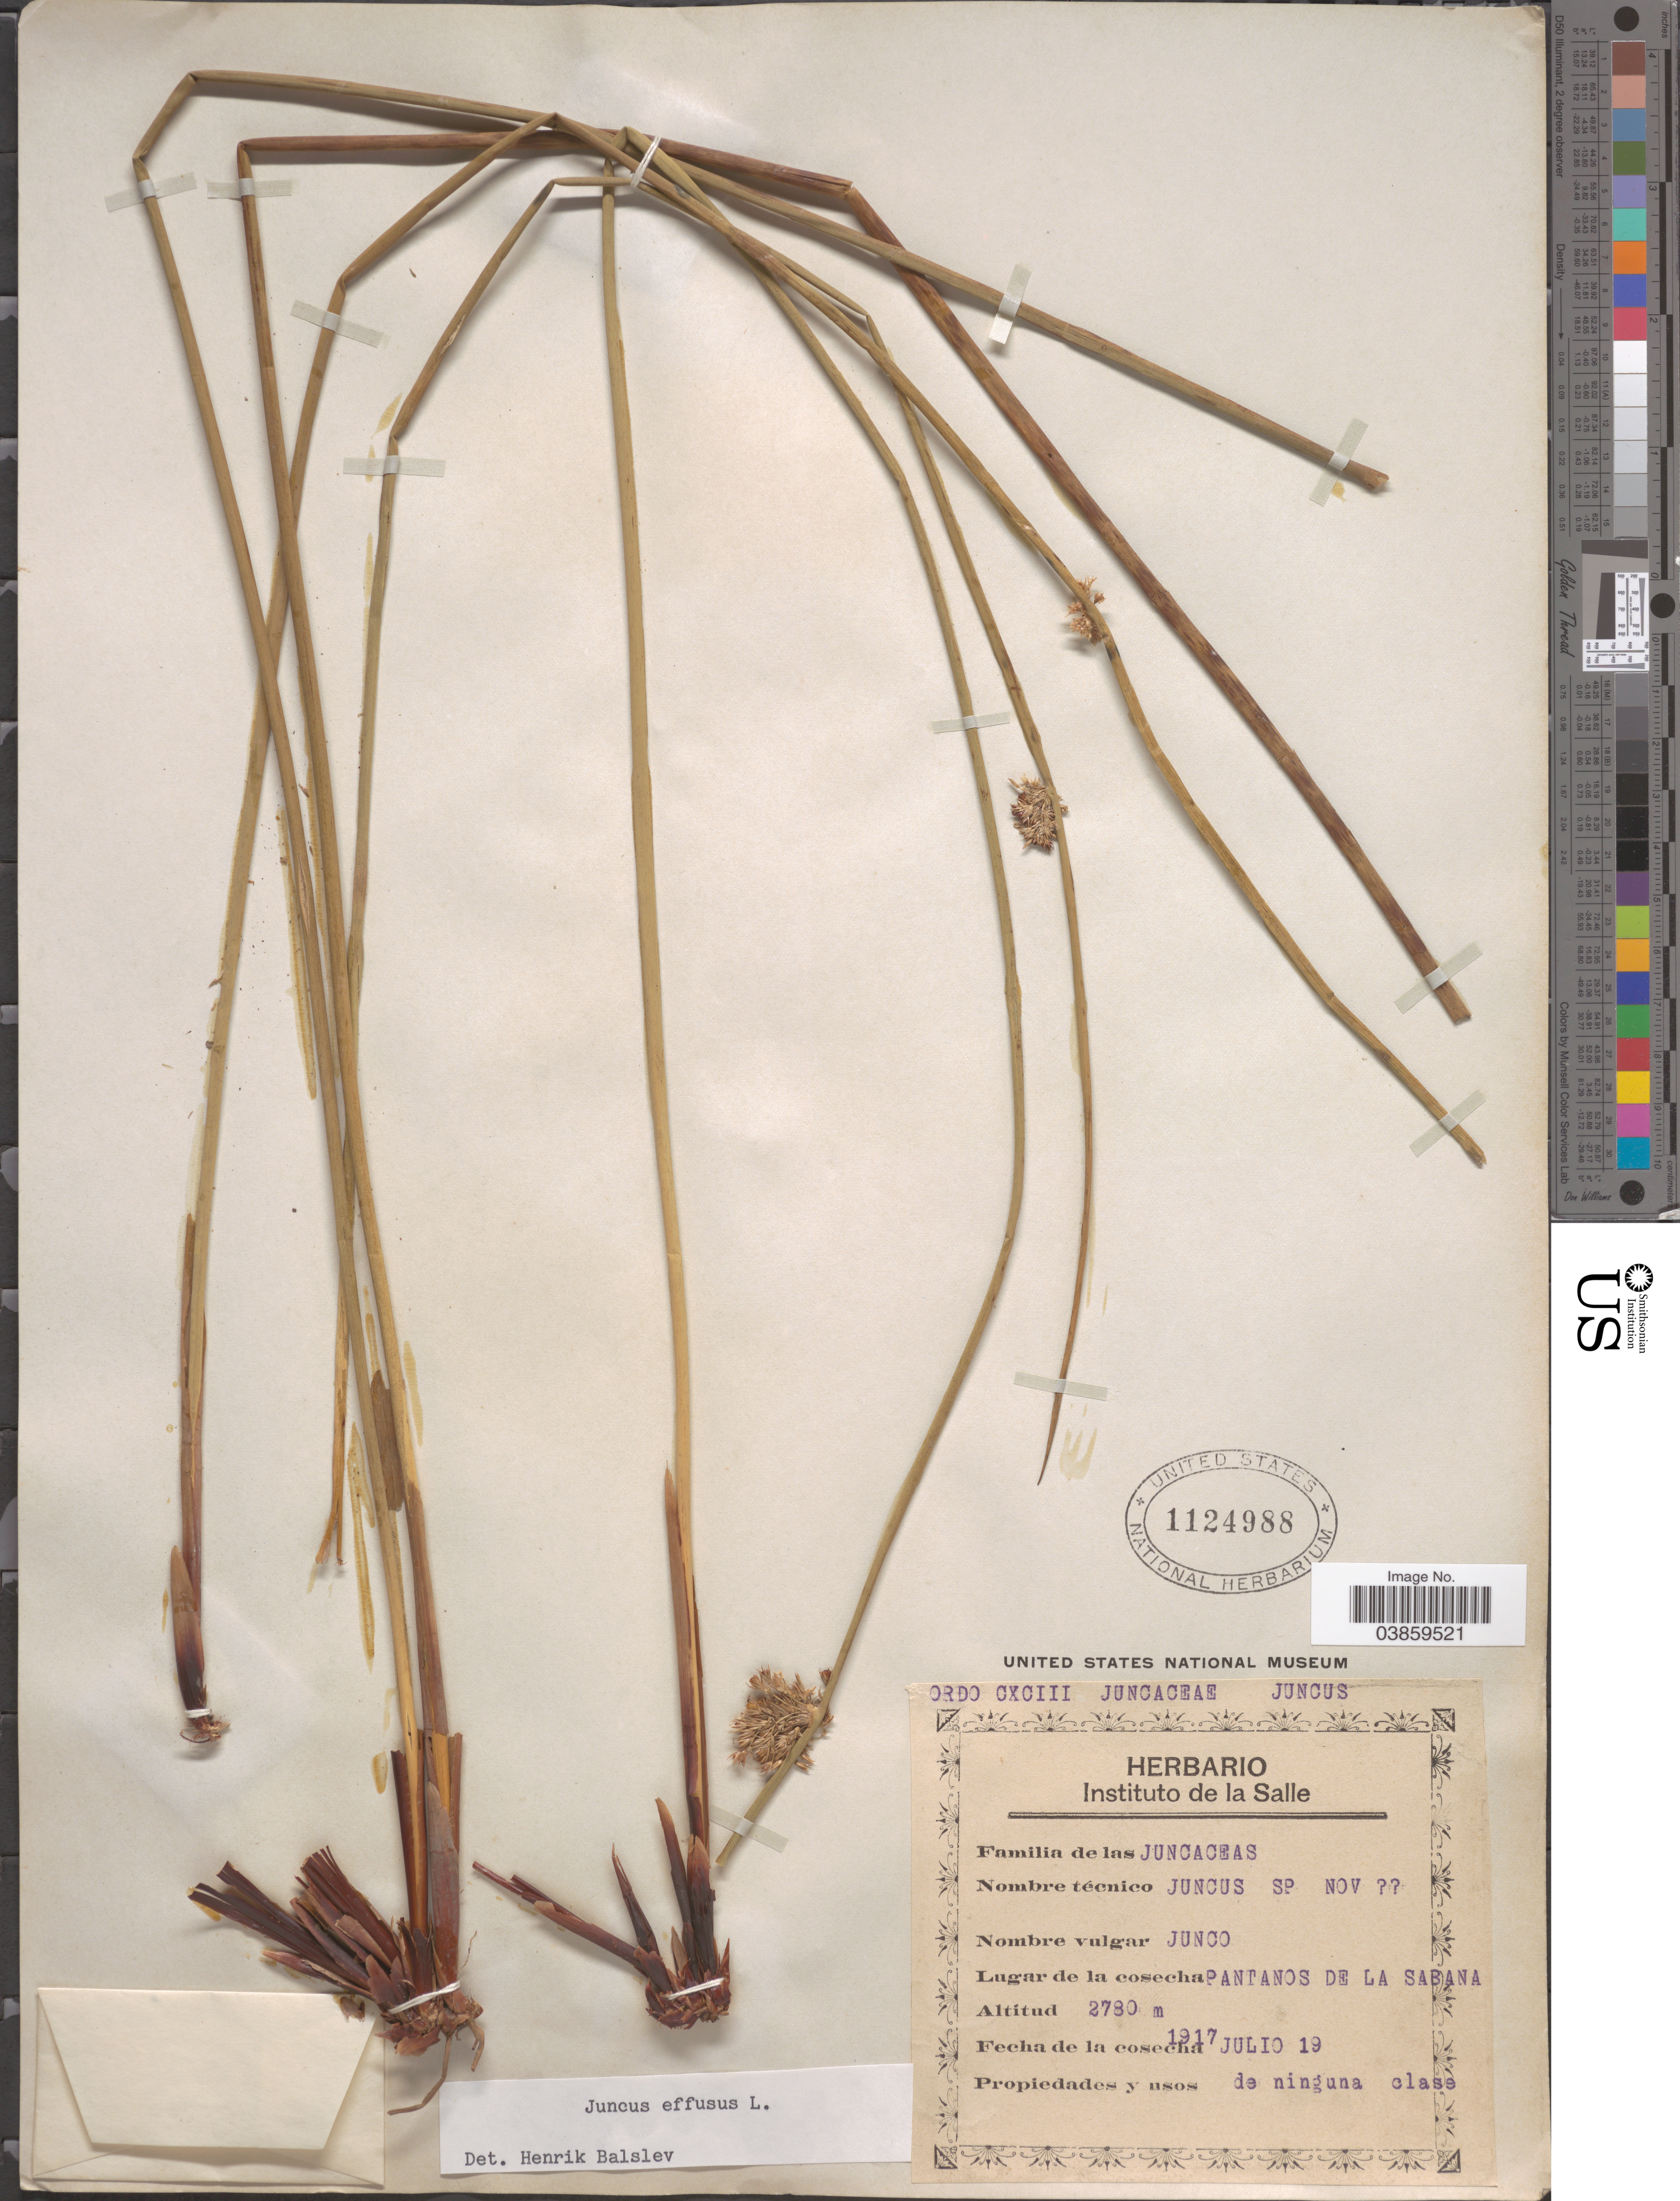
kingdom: Plantae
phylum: Tracheophyta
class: Liliopsida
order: Poales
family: Juncaceae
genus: Juncus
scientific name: Juncus effusus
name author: L.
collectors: ex herb. Instituto de la Salle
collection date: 1917-07-19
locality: Pantanos de la Sabana.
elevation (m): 2780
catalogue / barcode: US 1124988